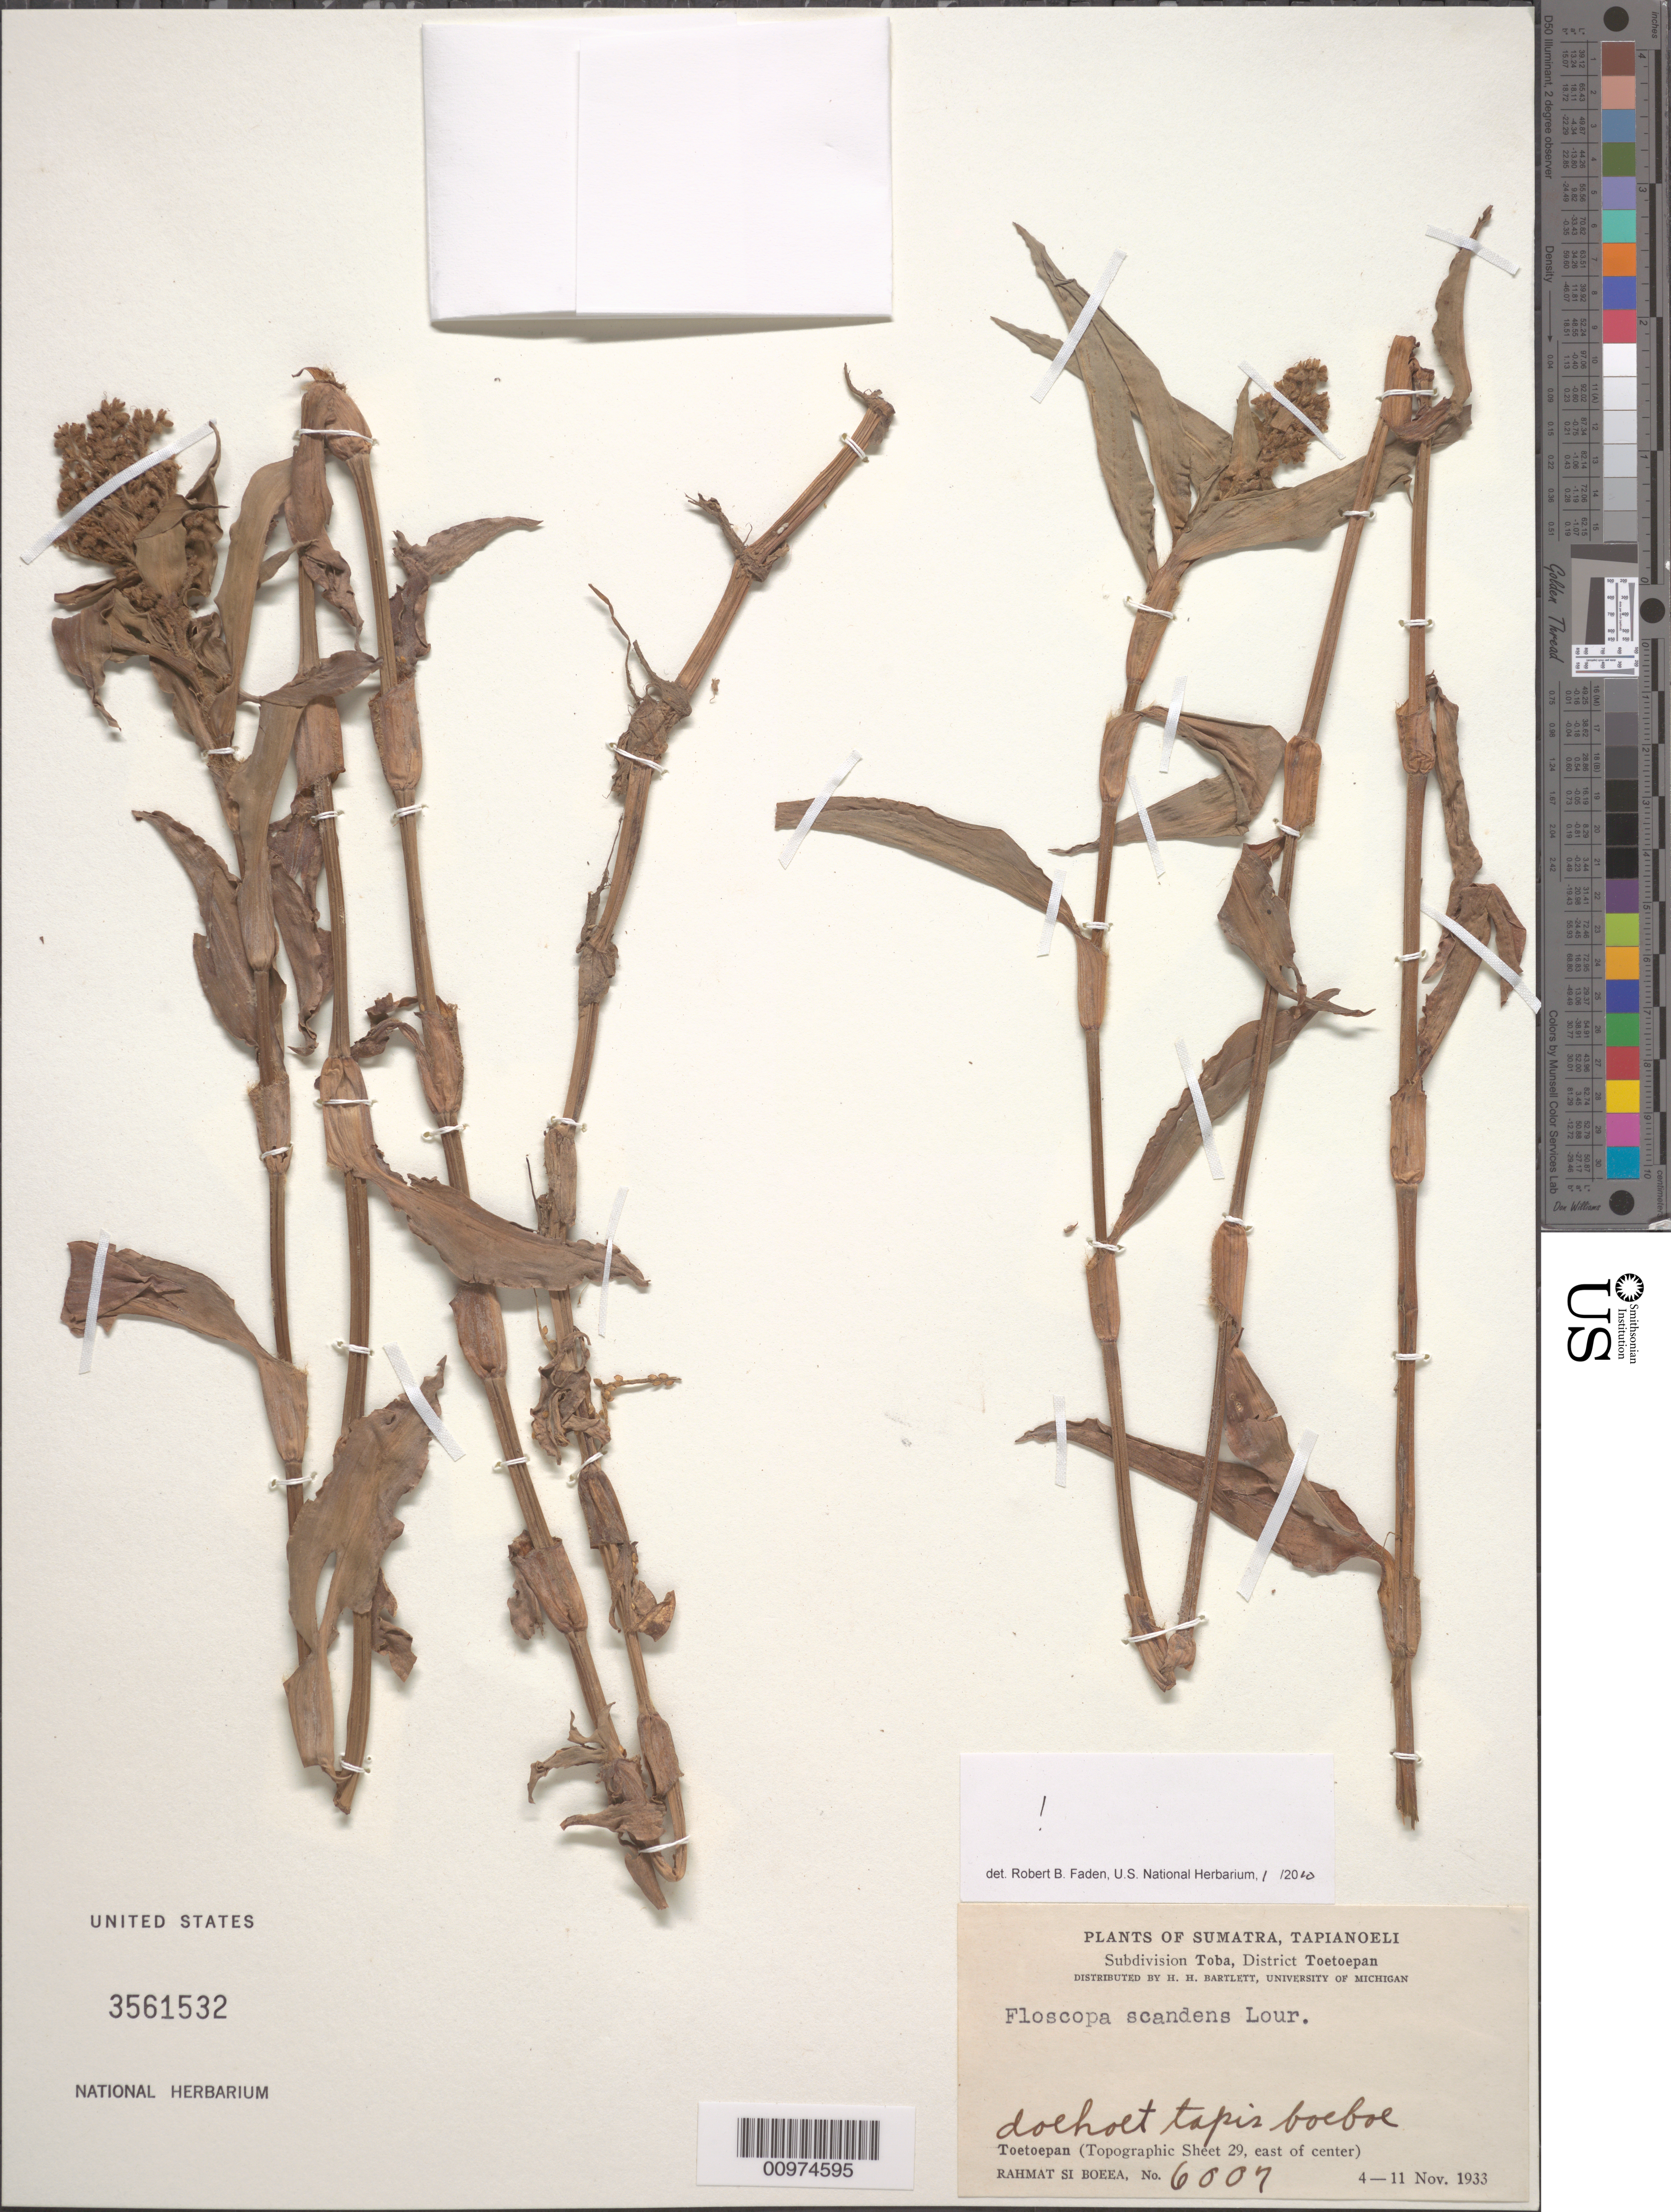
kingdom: Plantae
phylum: Tracheophyta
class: Liliopsida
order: Commelinales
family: Commelinaceae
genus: Floscopa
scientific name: Floscopa scandens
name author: Lour.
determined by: Faden, Robert B., (US), Smithsonian Institution - National Museum of Natural History (UNITED STATES)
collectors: Rahmat Si Boeea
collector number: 6007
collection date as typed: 4-11 Nov 1933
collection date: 1933-11-04/1933-11-11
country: Indonesia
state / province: Toba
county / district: Toetoepan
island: Sumatra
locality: doehoet tapis boeboe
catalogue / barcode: US 3561532